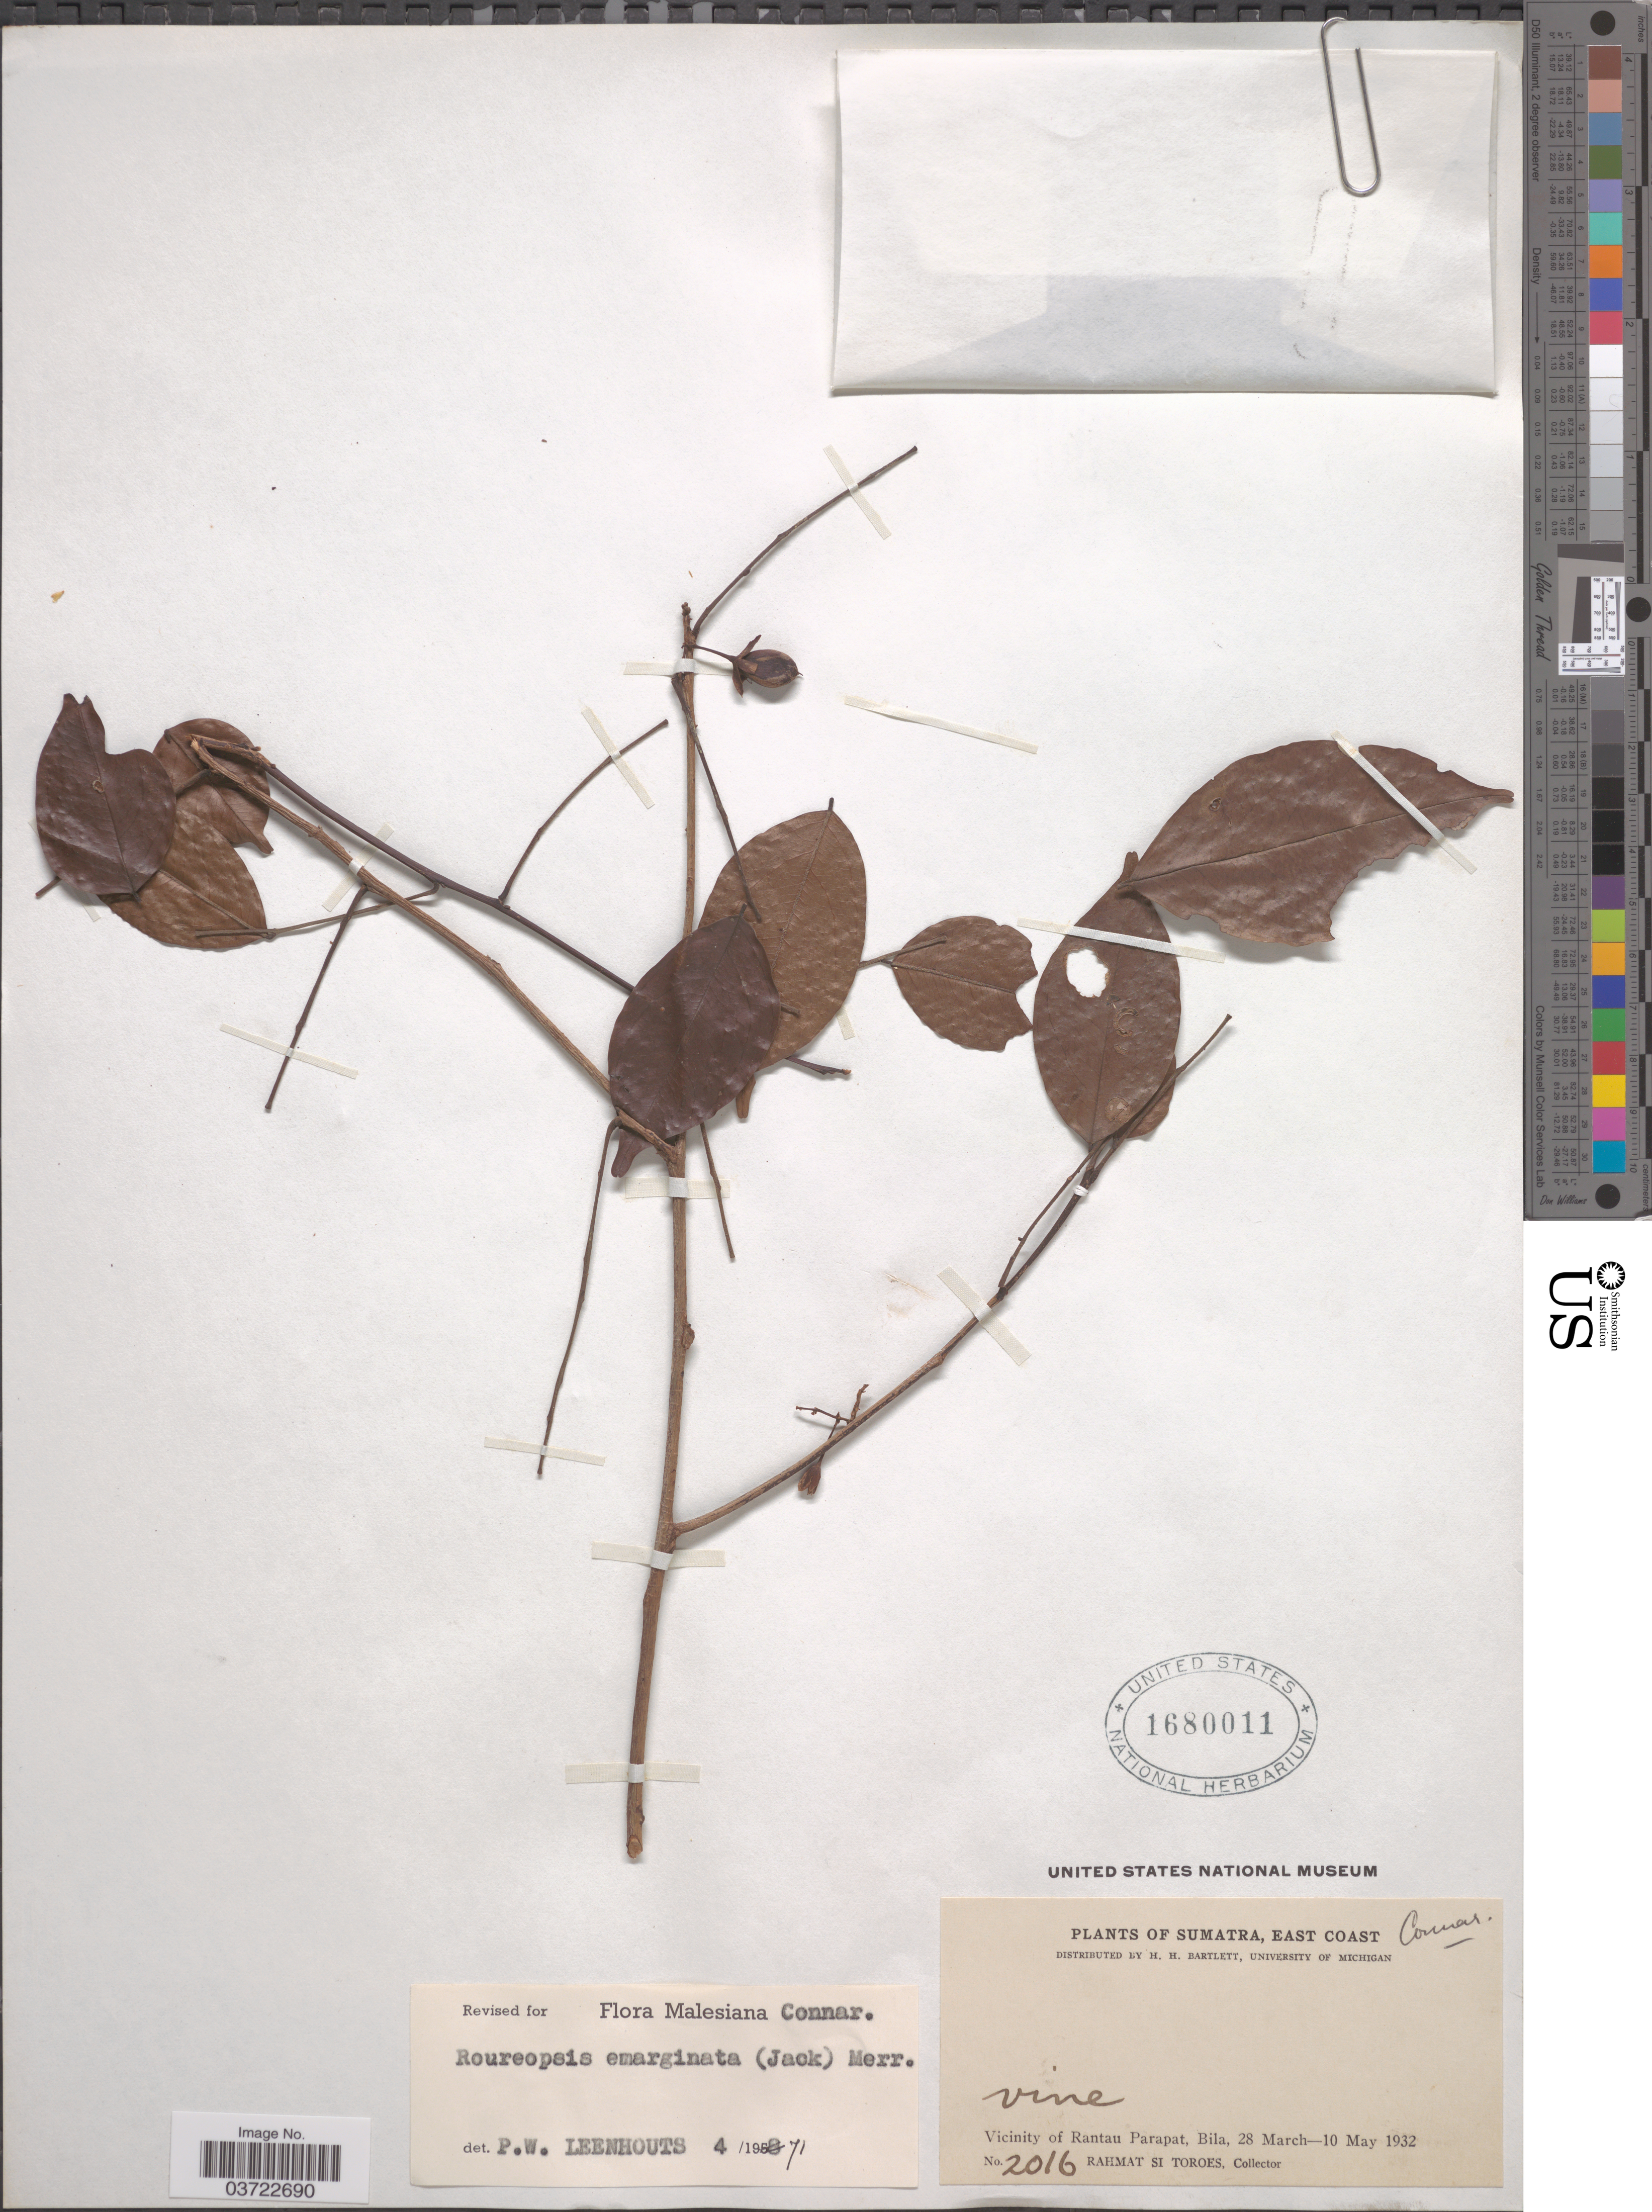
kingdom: Plantae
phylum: Tracheophyta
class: Magnoliopsida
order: Oxalidales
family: Connaraceae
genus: Rourea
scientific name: Rourea emarginata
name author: (Jack) Jongkind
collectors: Rahmat Si Boeea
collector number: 2016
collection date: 1932-03-28/1932-05-10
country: Indonesia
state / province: Sumatra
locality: East Coast. Vicinity of Rantau Parapat, Bila.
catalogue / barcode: US 1680011